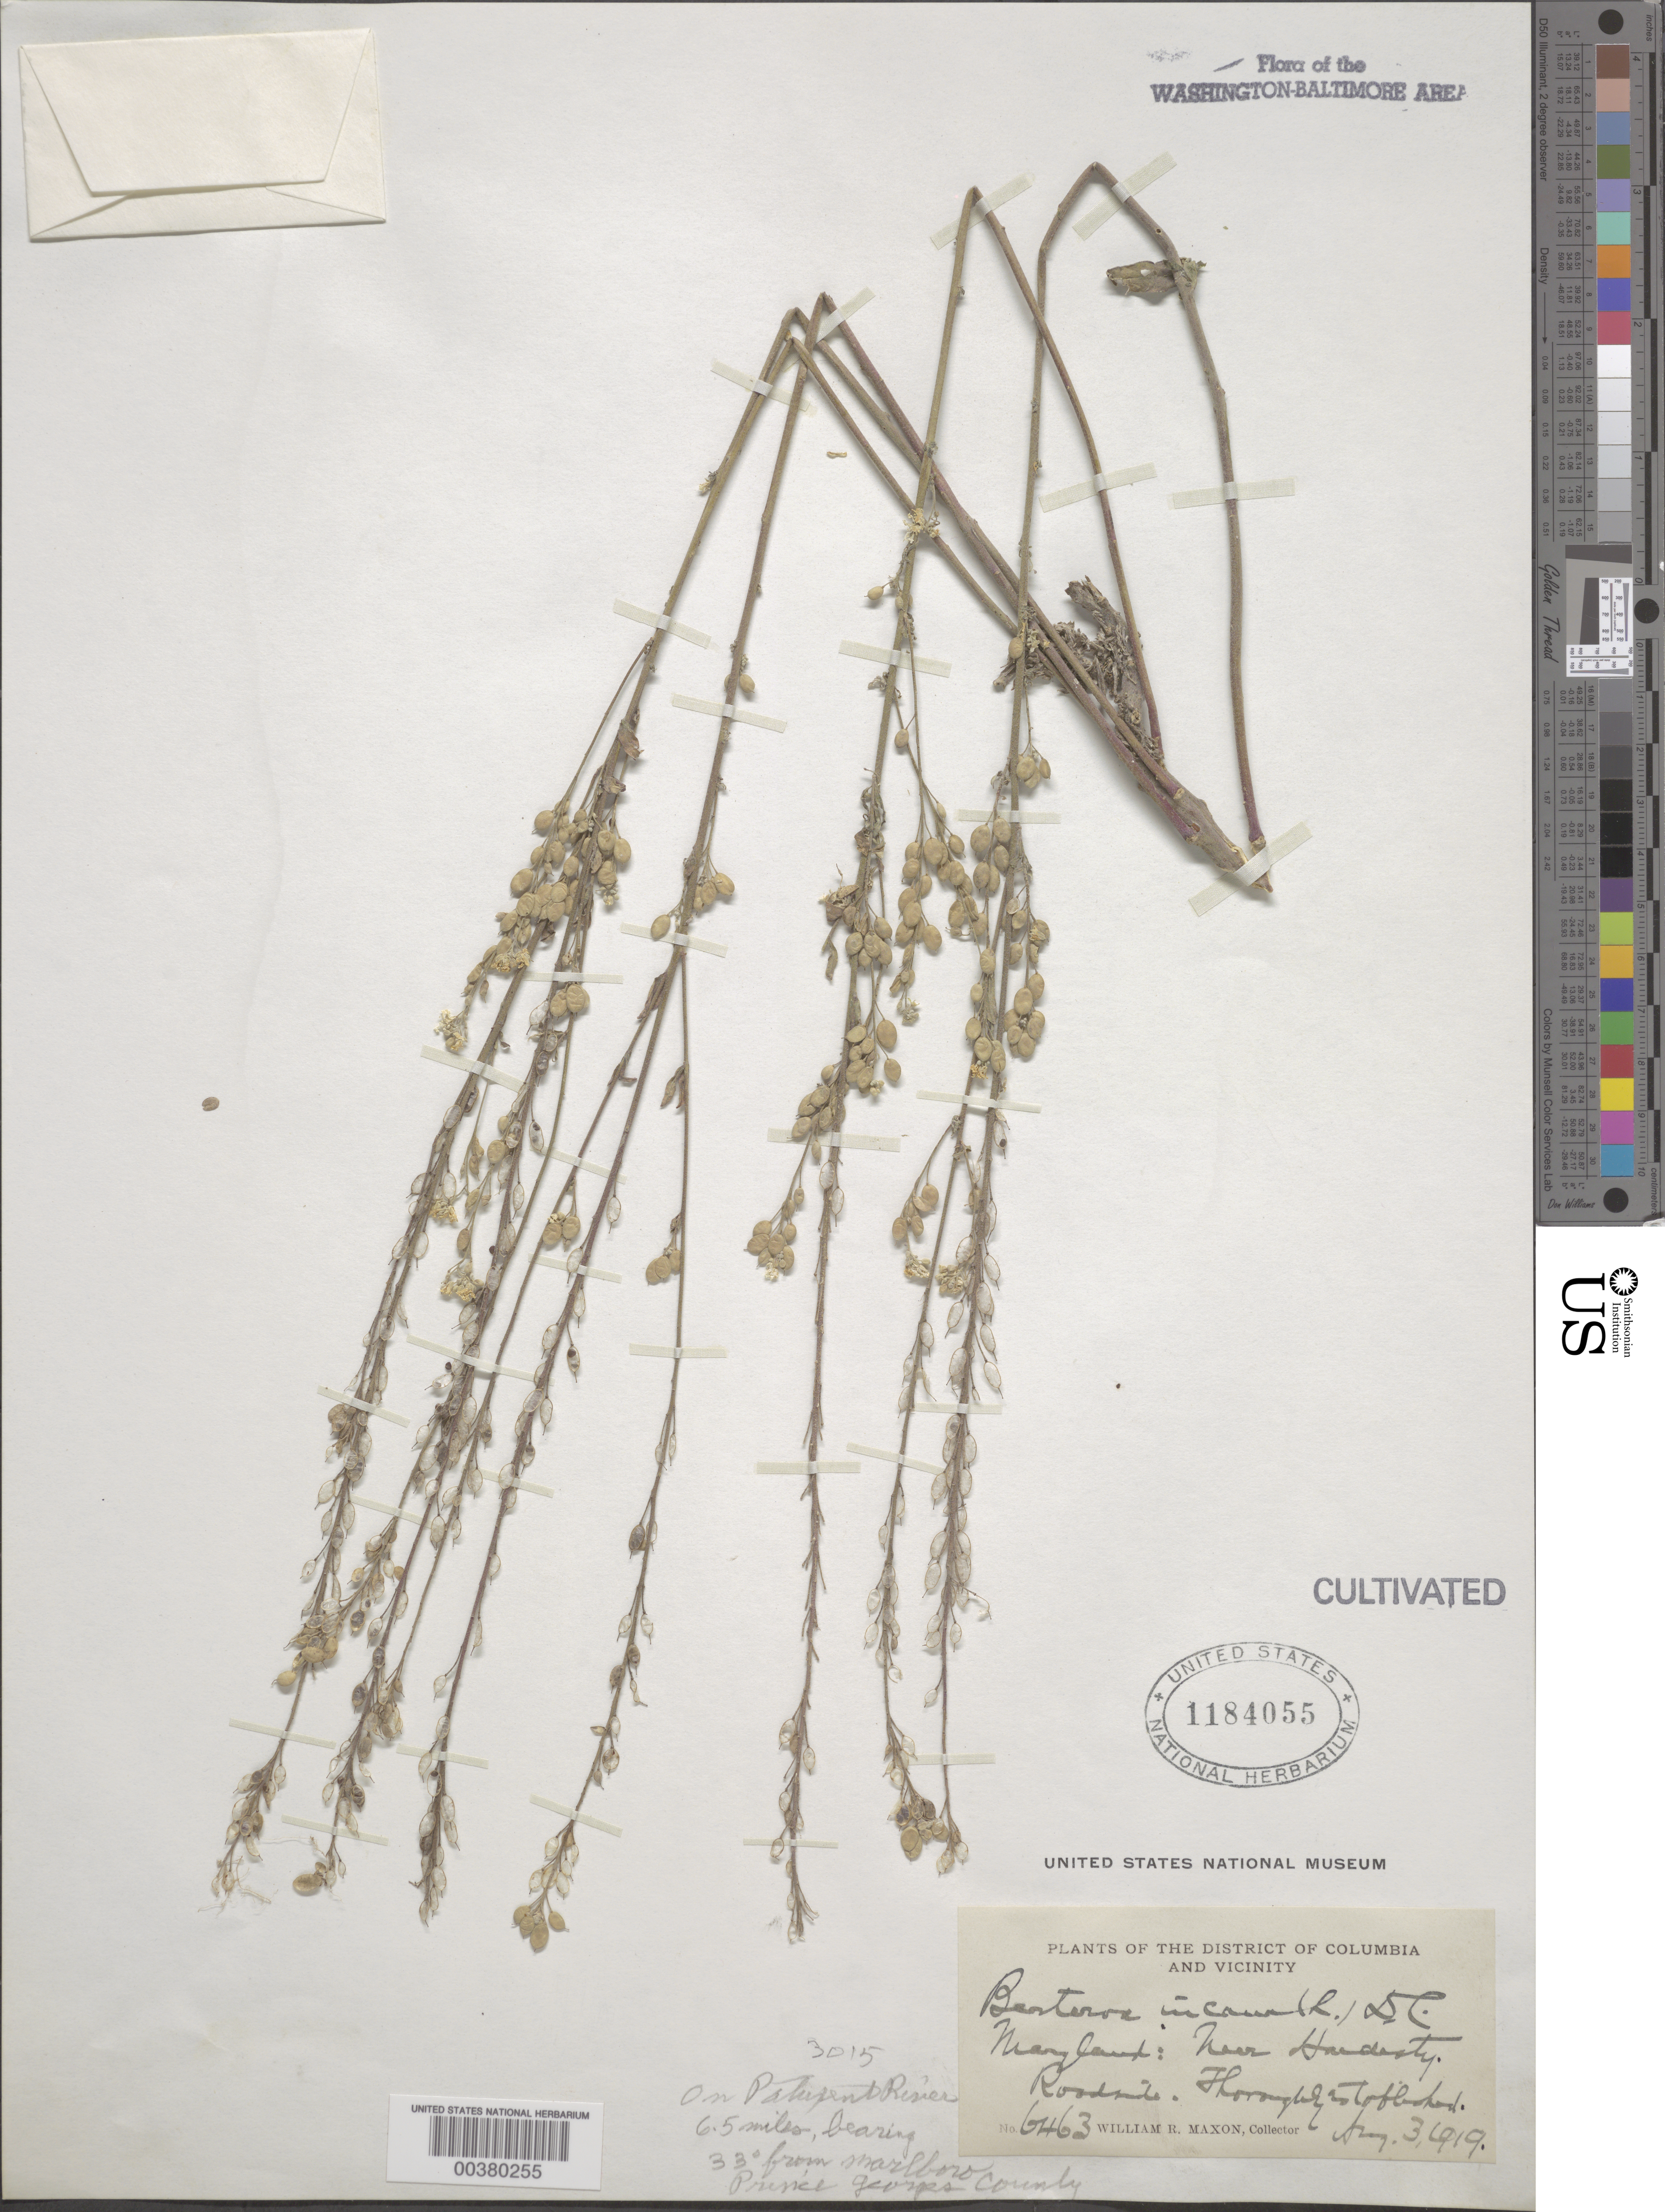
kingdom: Plantae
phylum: Tracheophyta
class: Magnoliopsida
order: Brassicales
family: Brassicaceae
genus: Berteroa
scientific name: Berteroa incana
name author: (L.) DC.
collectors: W. R. Maxon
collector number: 6463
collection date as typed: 03 Aug 1919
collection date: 1919-08-03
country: United States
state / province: Maryland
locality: Patuxent River, Hardesty vicinity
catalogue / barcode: US 1184055